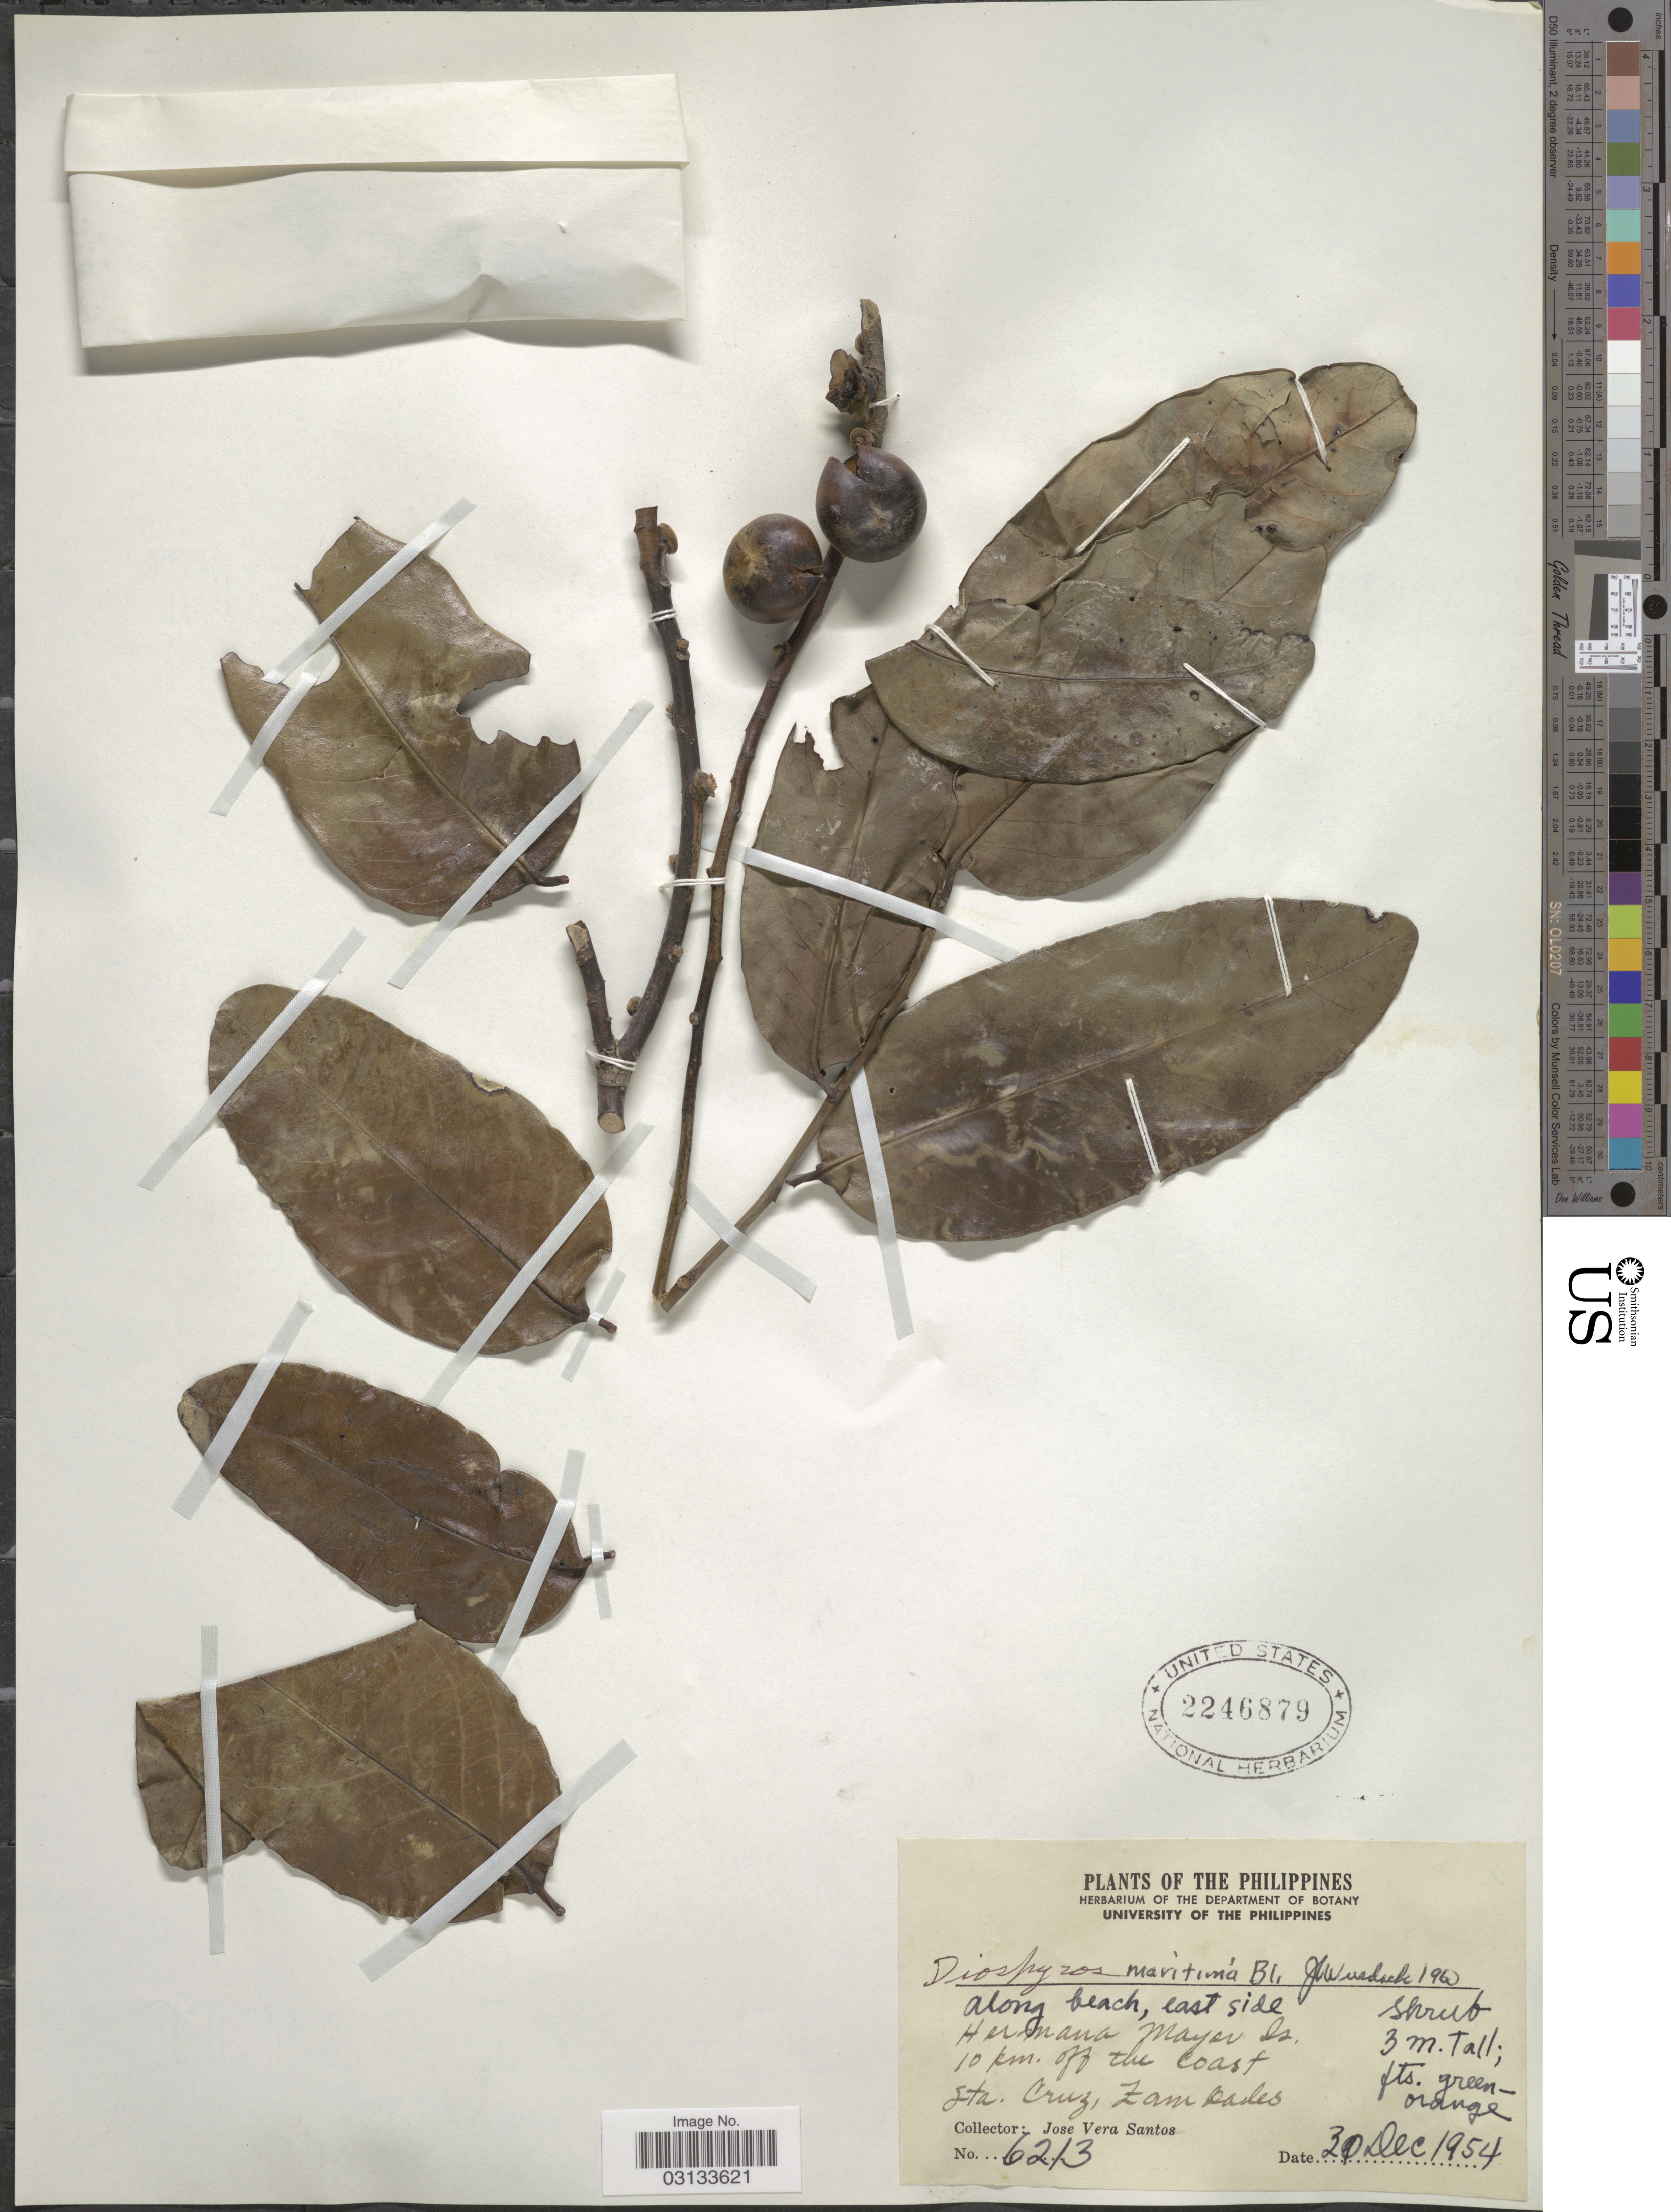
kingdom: Plantae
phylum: Tracheophyta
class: Magnoliopsida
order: Ericales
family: Ebenaceae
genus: Diospyros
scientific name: Diospyros maritima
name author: Blume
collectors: J. V. Santos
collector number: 6213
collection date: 1954-12-30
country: Philippines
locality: Along beach, east side. Hermana Mayor Is. 10 km. off the coast. Sta. Cruz, Zambales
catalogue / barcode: US 2246879